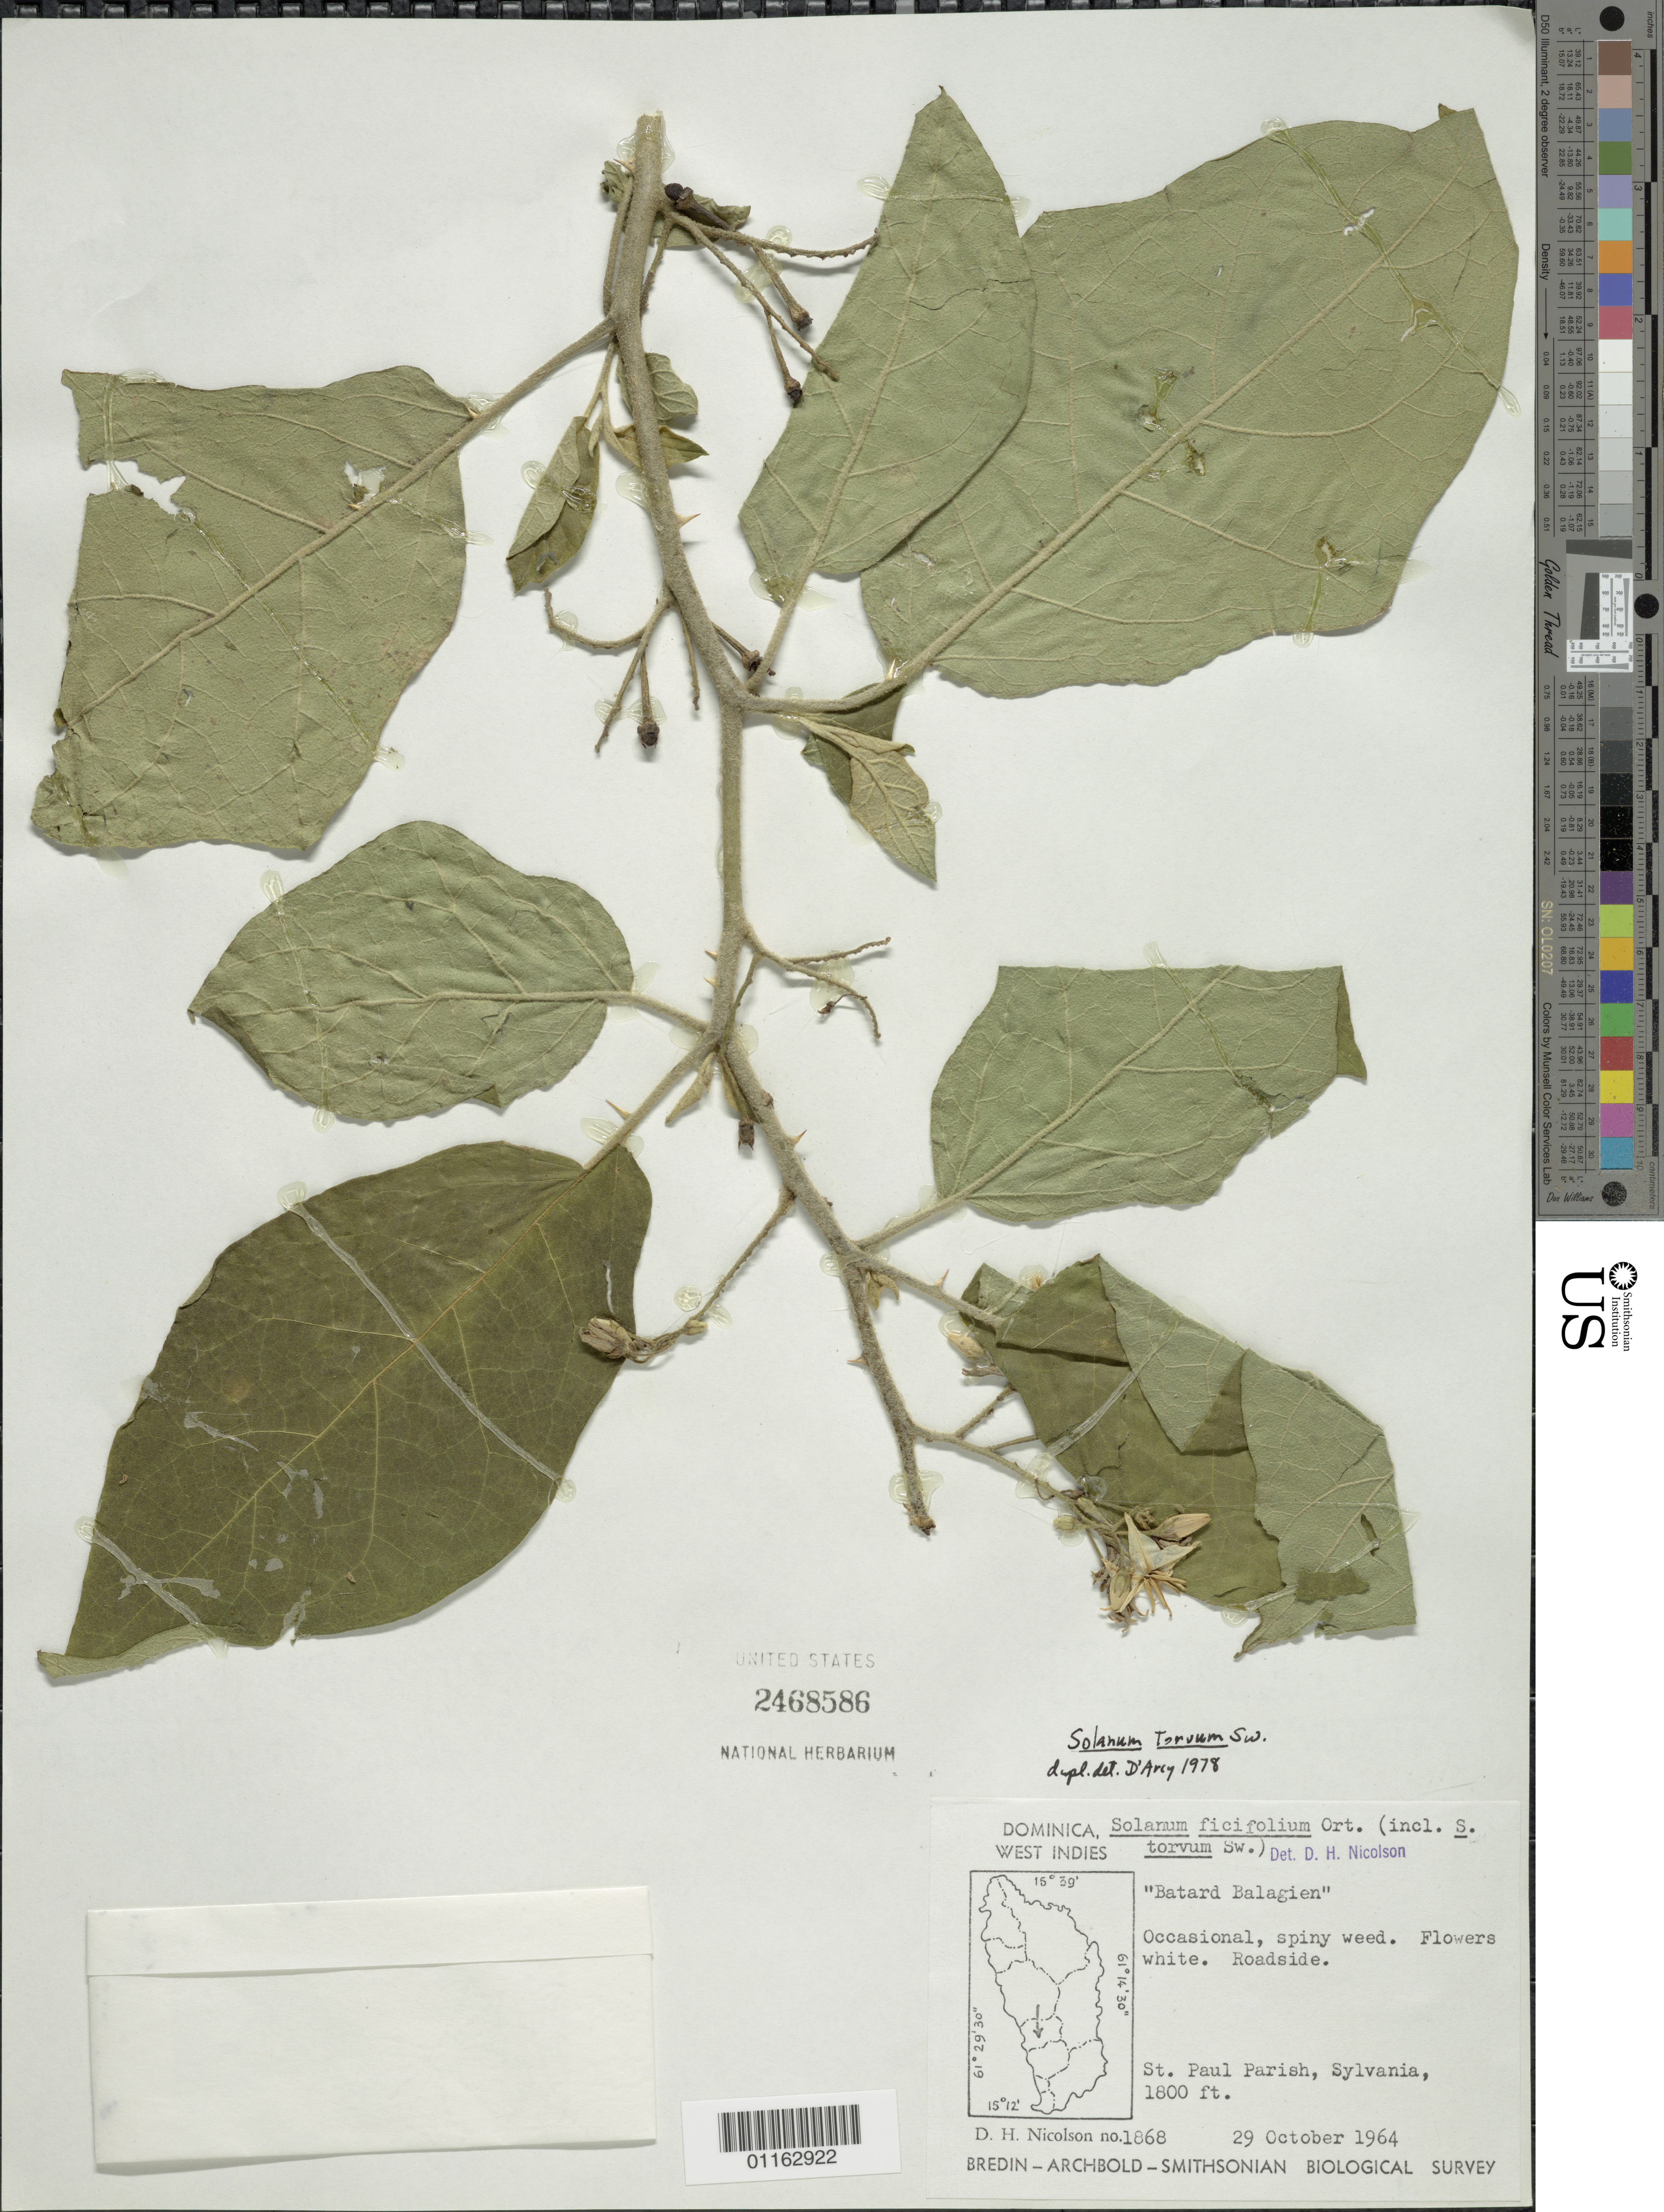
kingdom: Plantae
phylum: Tracheophyta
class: Magnoliopsida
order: Solanales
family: Solanaceae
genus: Solanum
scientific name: Solanum torvum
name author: Sw.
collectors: D. H. Nicolson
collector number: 1868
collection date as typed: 29 Oct 1964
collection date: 1964-10-29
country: Dominica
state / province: St. Paul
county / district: Sylvania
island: Dominica I.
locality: roadside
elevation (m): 549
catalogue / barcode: US 2468586